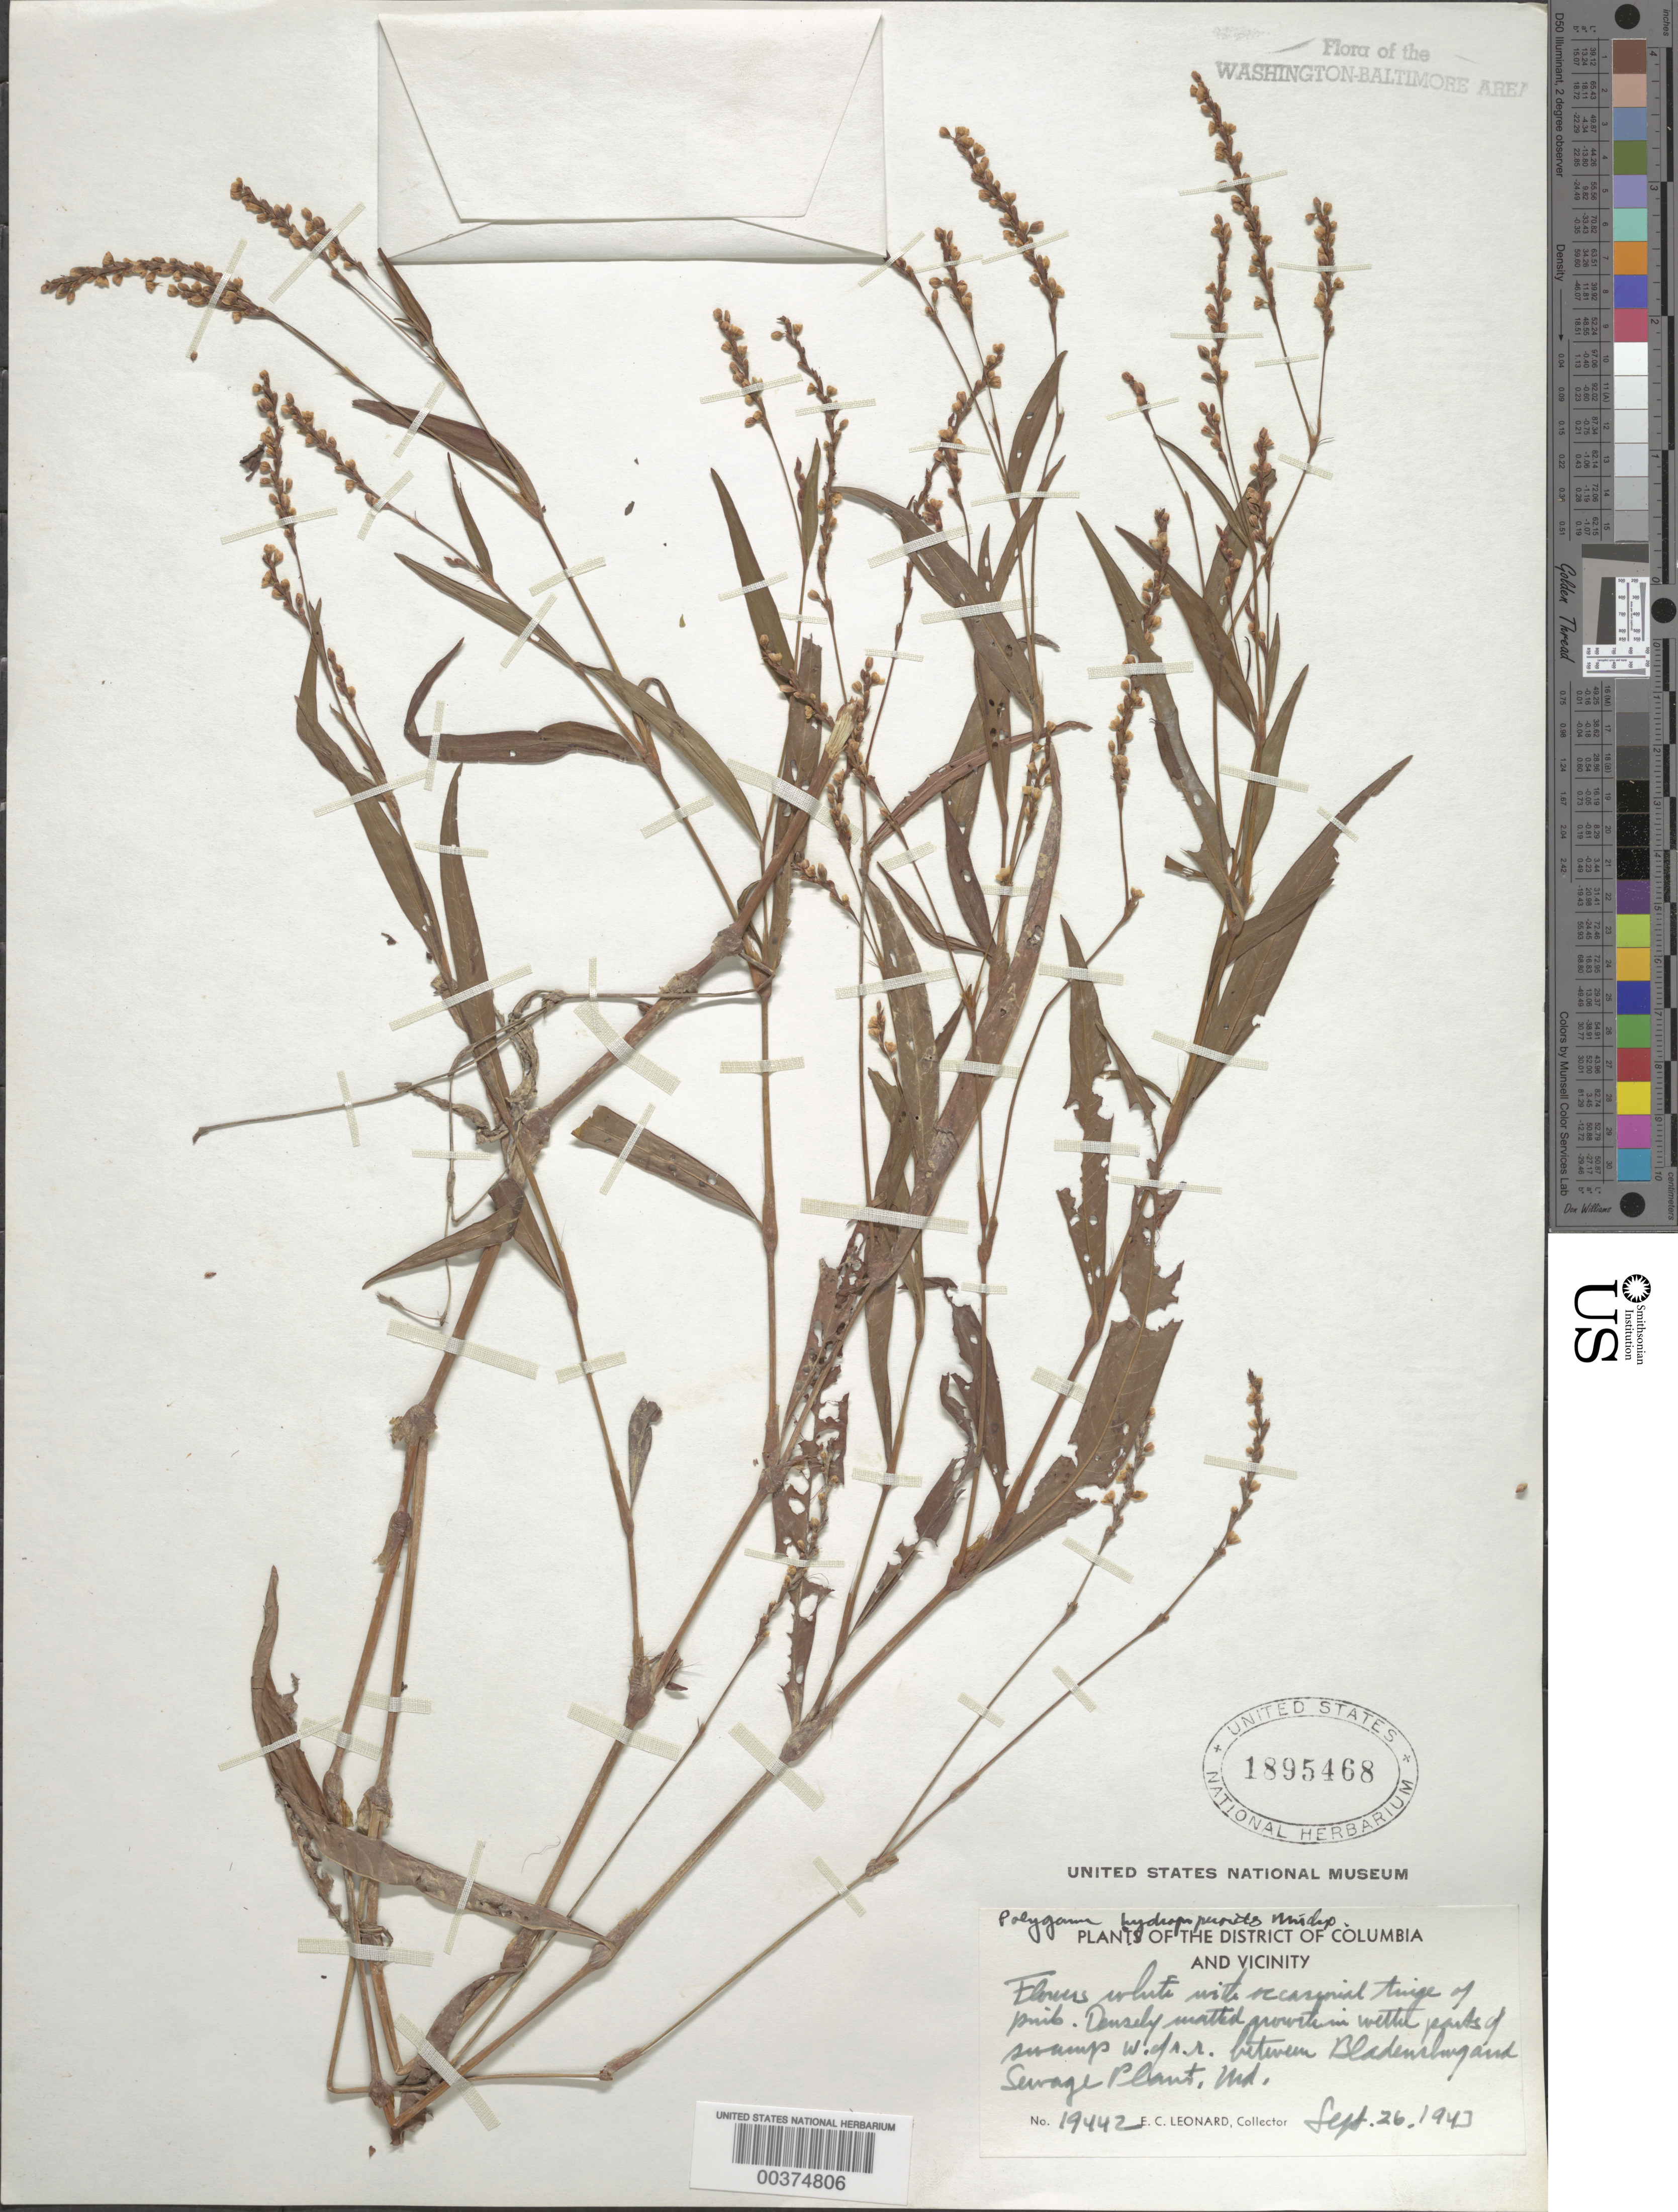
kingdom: Plantae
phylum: Tracheophyta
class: Magnoliopsida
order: Caryophyllales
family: Polygonaceae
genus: Persicaria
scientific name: Persicaria hydropiperoides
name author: (Michx.) Small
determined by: Atha, D. E.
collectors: E. C. Leonard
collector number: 19442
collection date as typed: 26 Sep 1943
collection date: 1943-09-26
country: United States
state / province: Maryland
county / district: Prince George's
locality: Between Bladensburg and Sewage Plant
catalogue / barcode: US 1895468